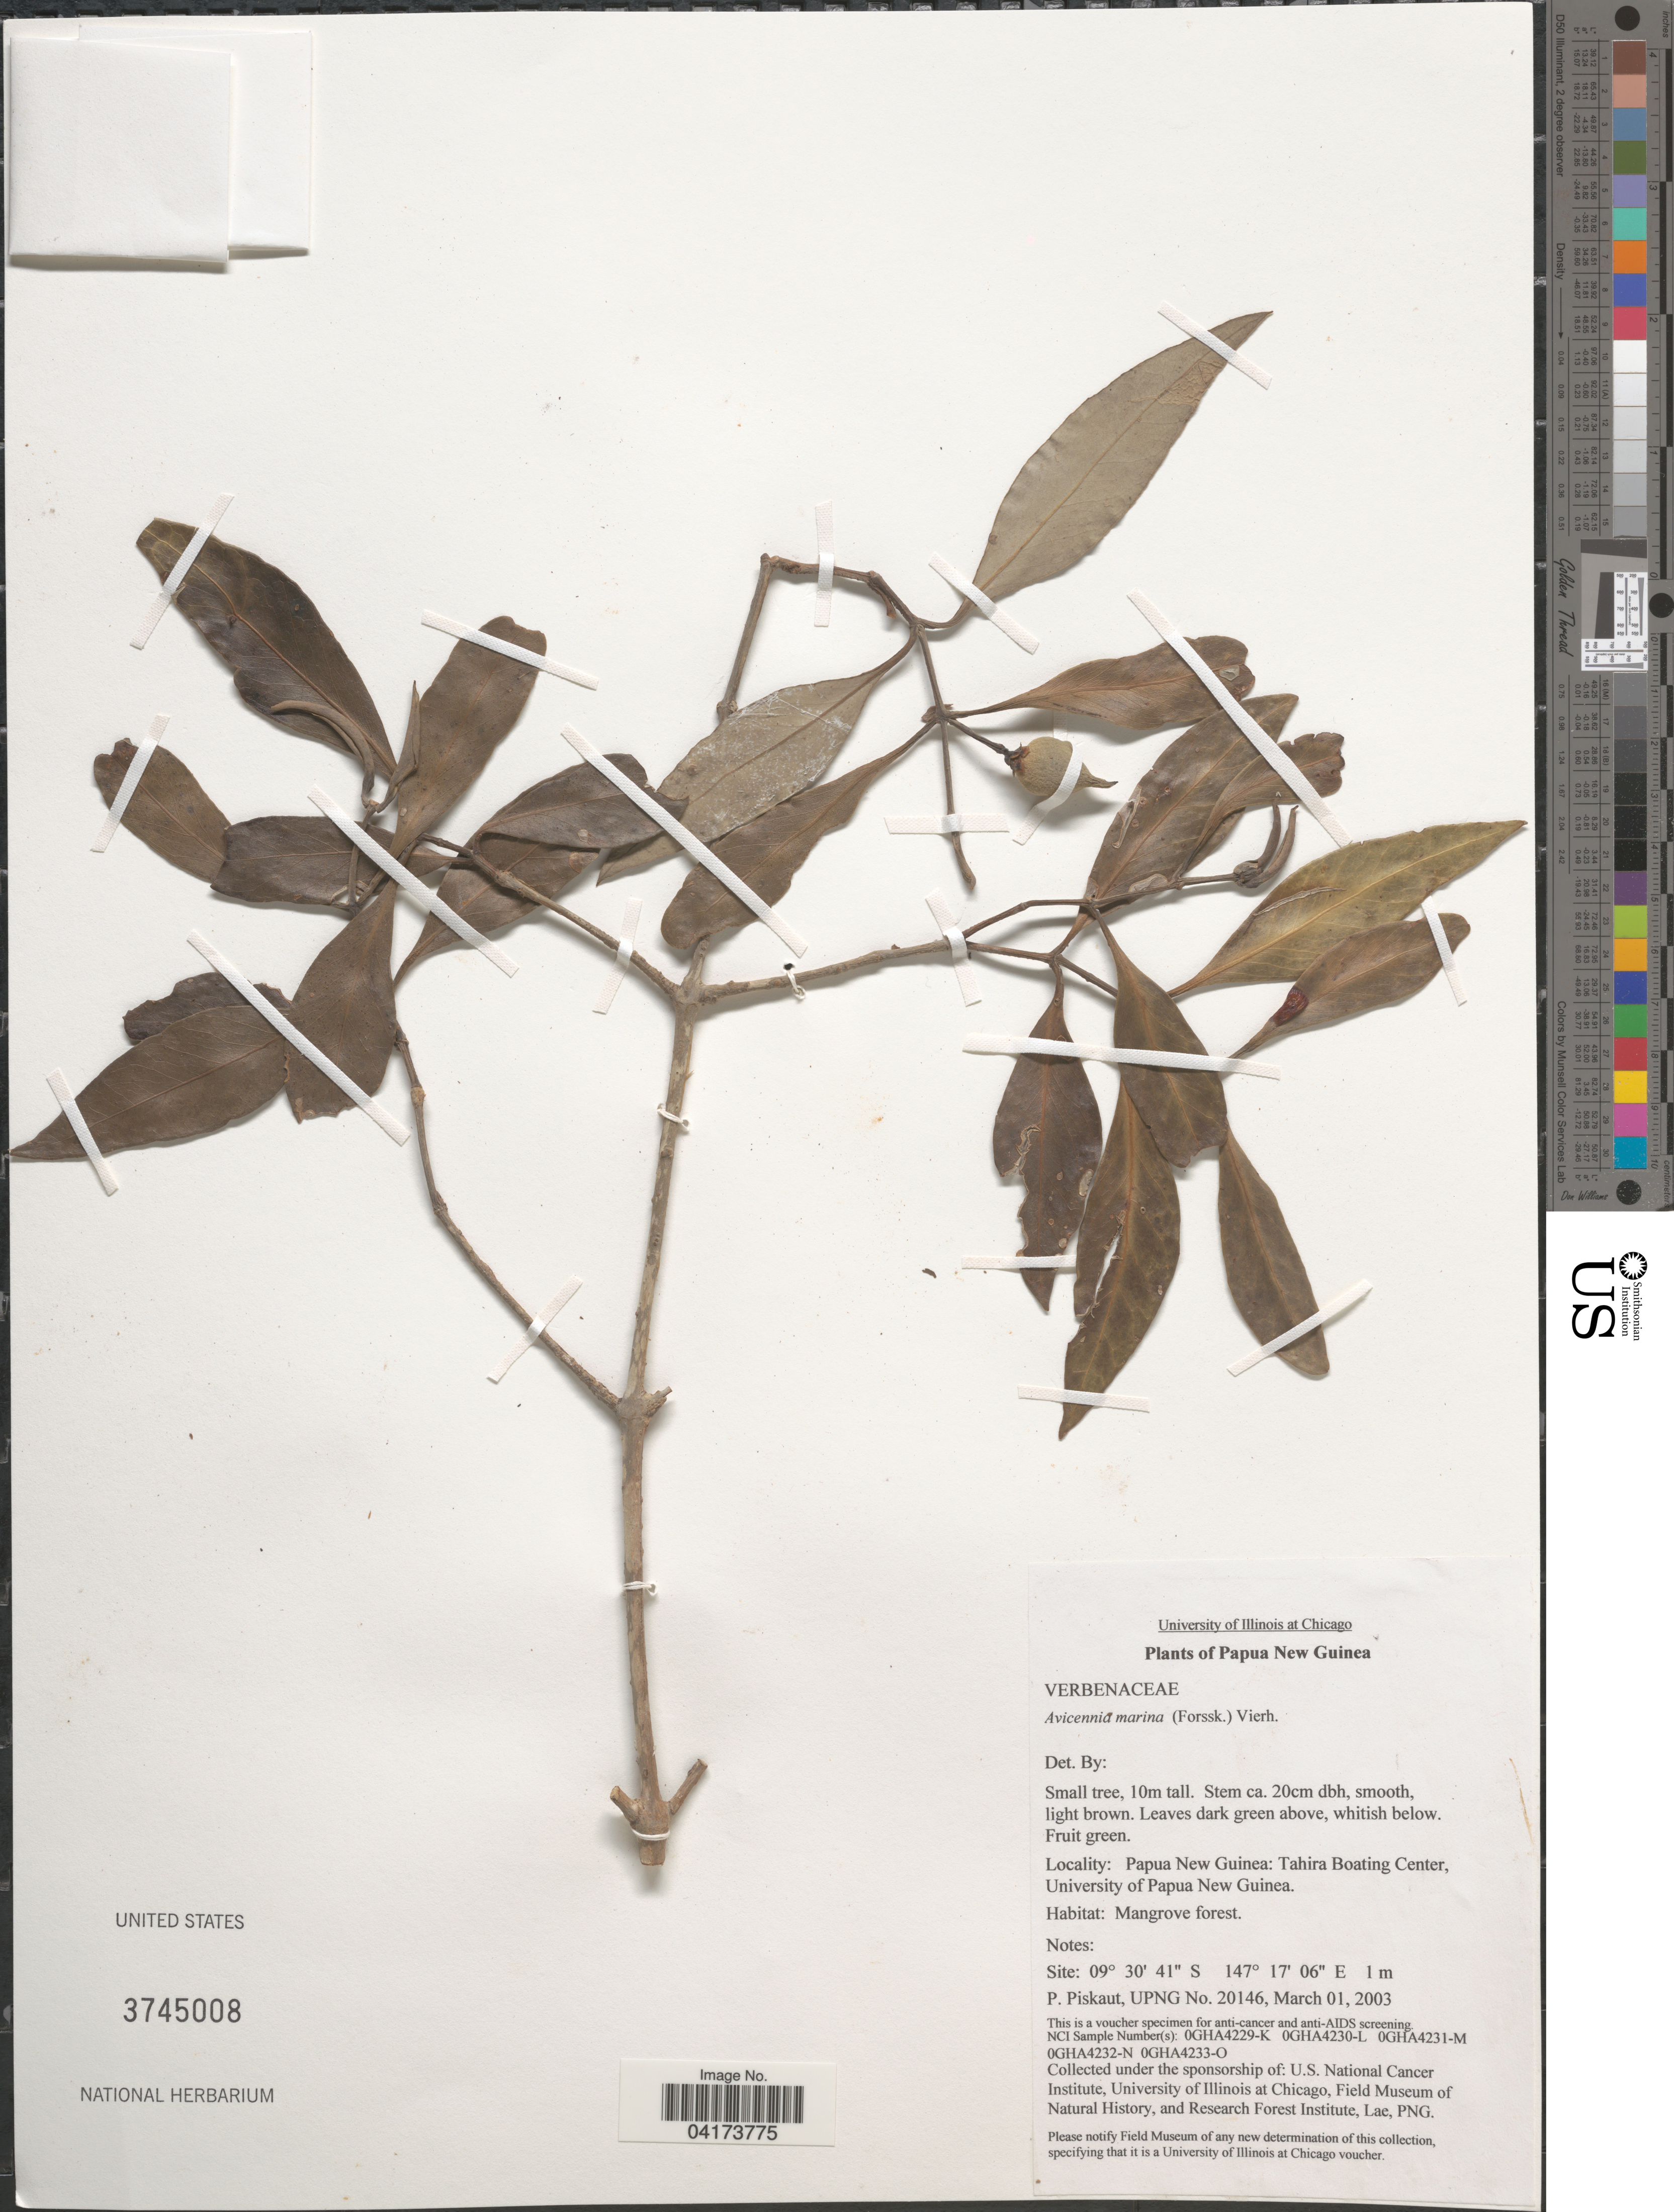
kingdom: Plantae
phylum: Tracheophyta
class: Magnoliopsida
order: Lamiales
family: Acanthaceae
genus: Avicennia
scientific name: Avicennia marina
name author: (Forssk.) Vierh.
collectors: P. Piskaut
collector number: UPNG20146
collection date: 2003-03-01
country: Papua New Guinea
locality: Tahira Boating Center, University of Papua New Guinea.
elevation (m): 1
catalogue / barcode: US 3745008